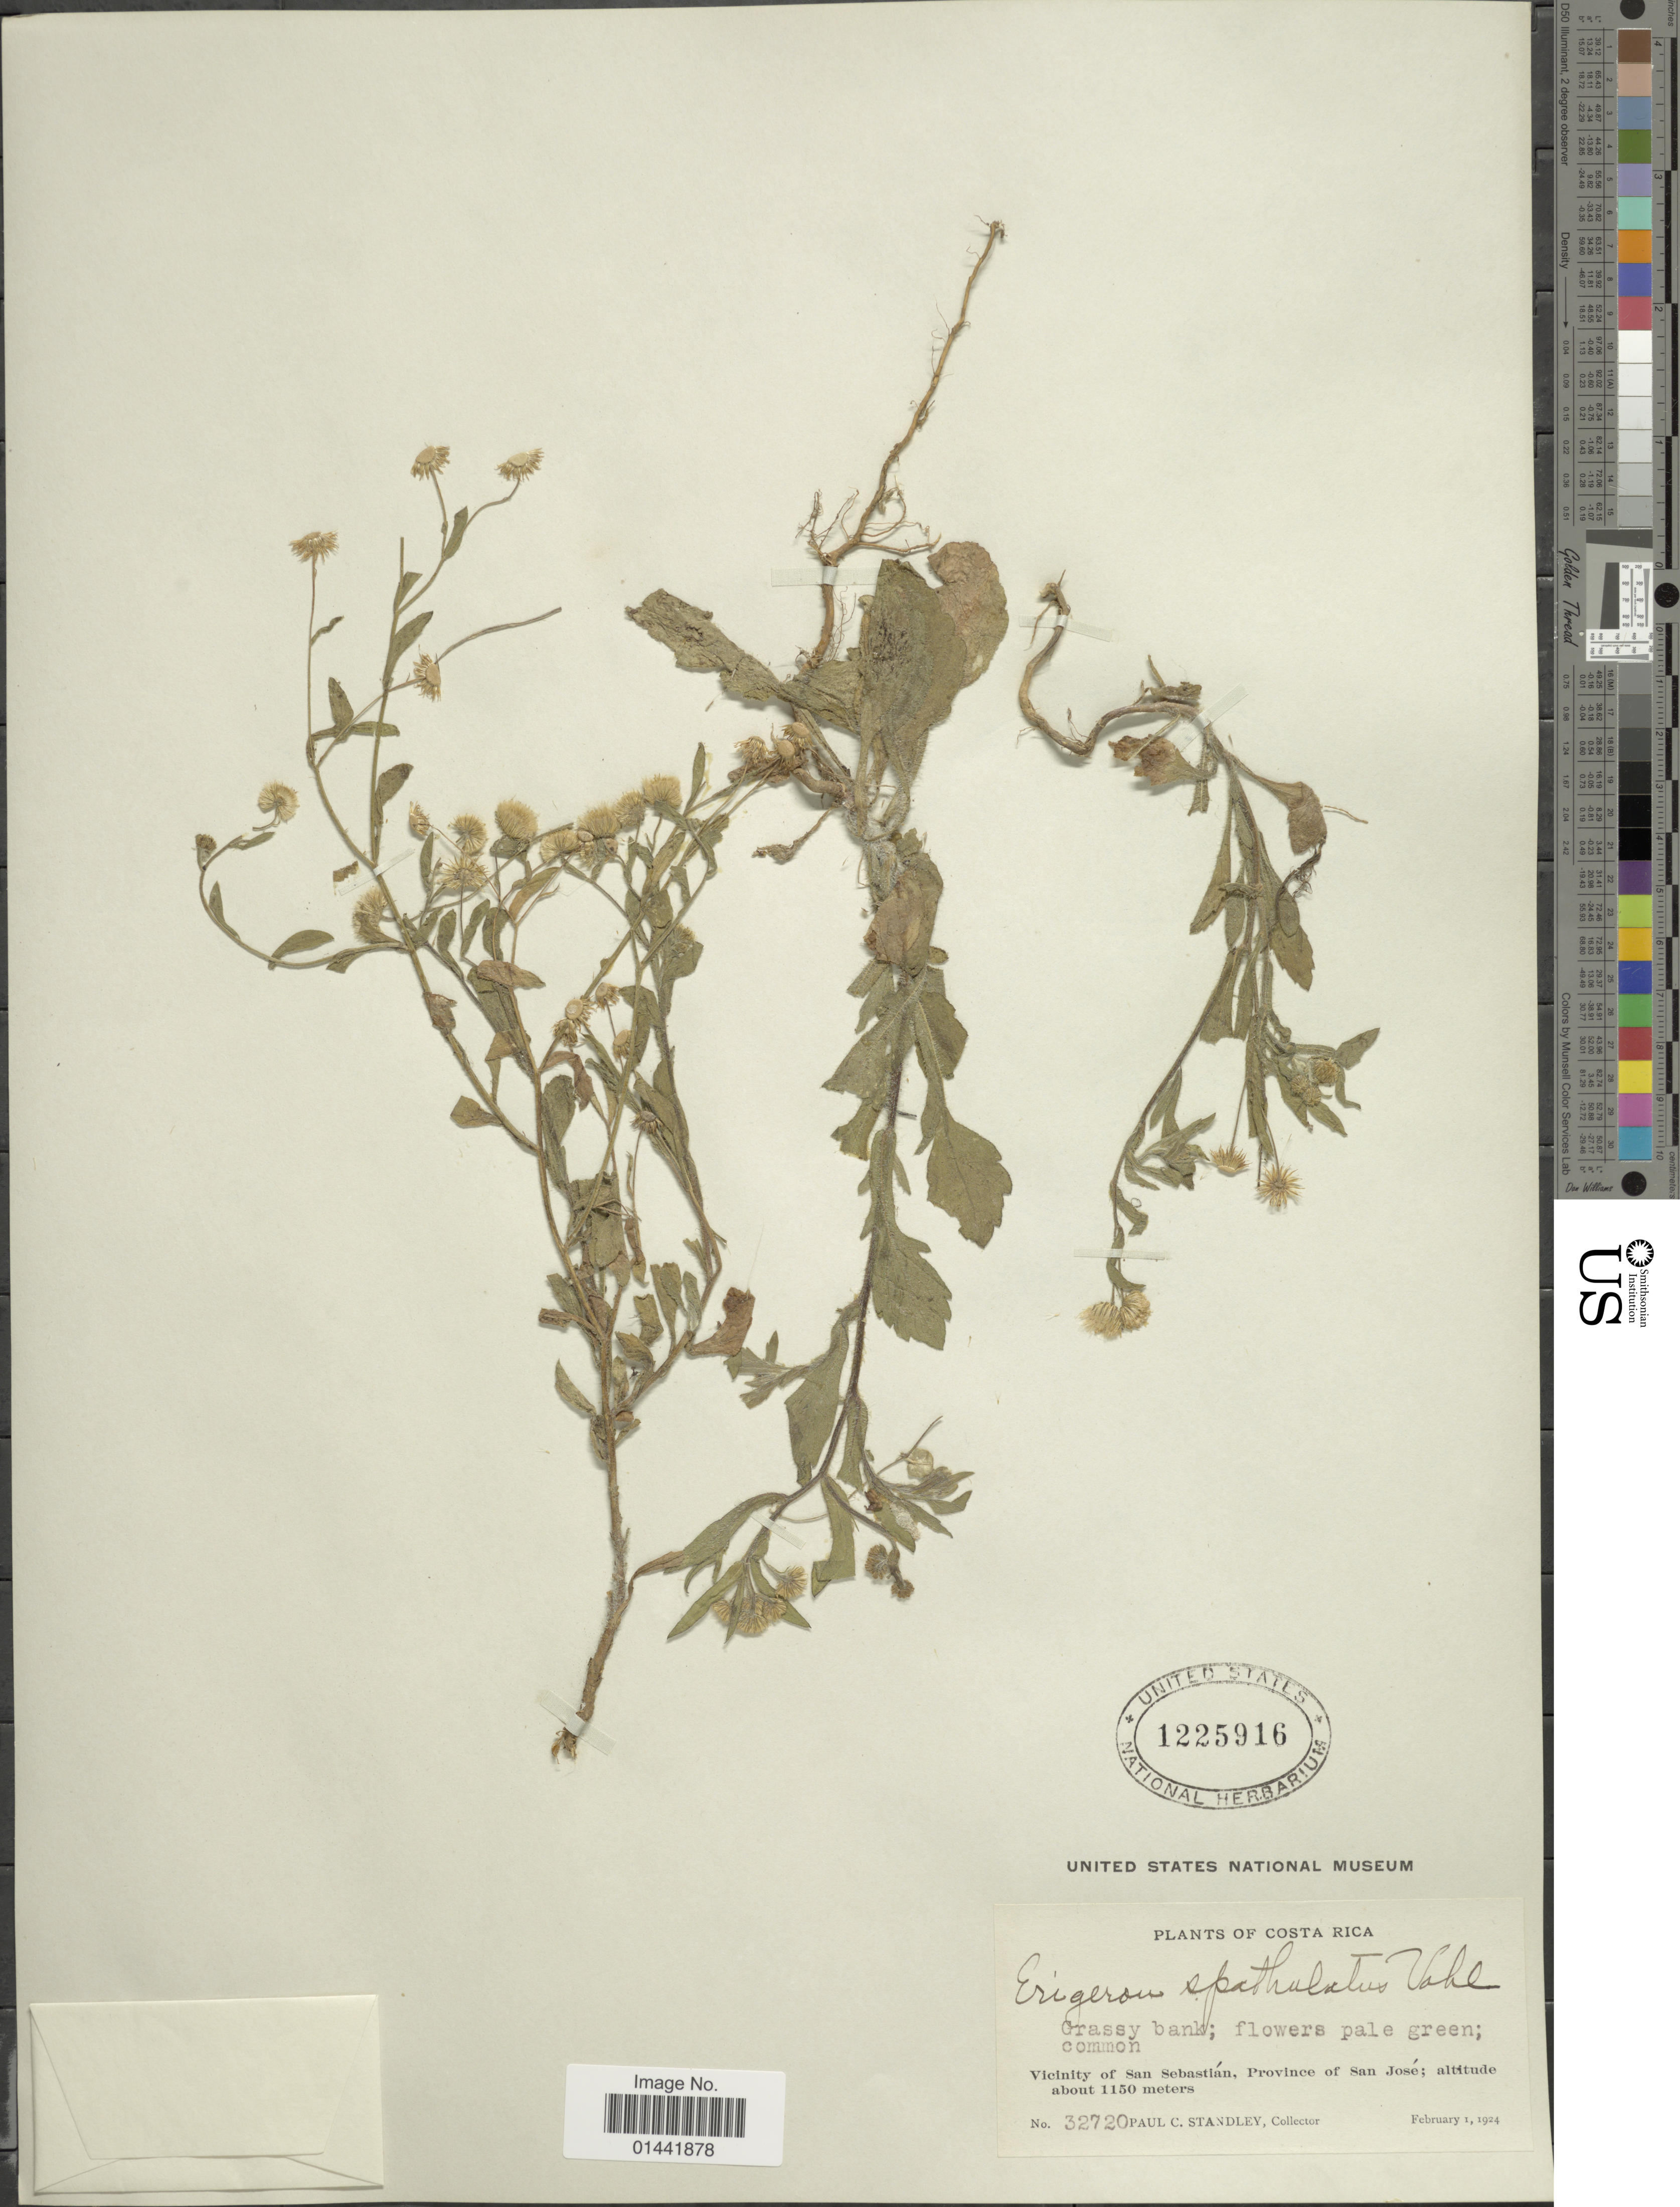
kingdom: Plantae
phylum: Tracheophyta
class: Magnoliopsida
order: Asterales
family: Asteraceae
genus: Erigeron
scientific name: Erigeron spathulatus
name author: Vahl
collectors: P. C. Standley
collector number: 3272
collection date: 1924-02-01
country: Costa Rica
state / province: San José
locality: Grassy bank, vicinity of San Sebastián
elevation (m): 1150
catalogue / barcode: US 1225916